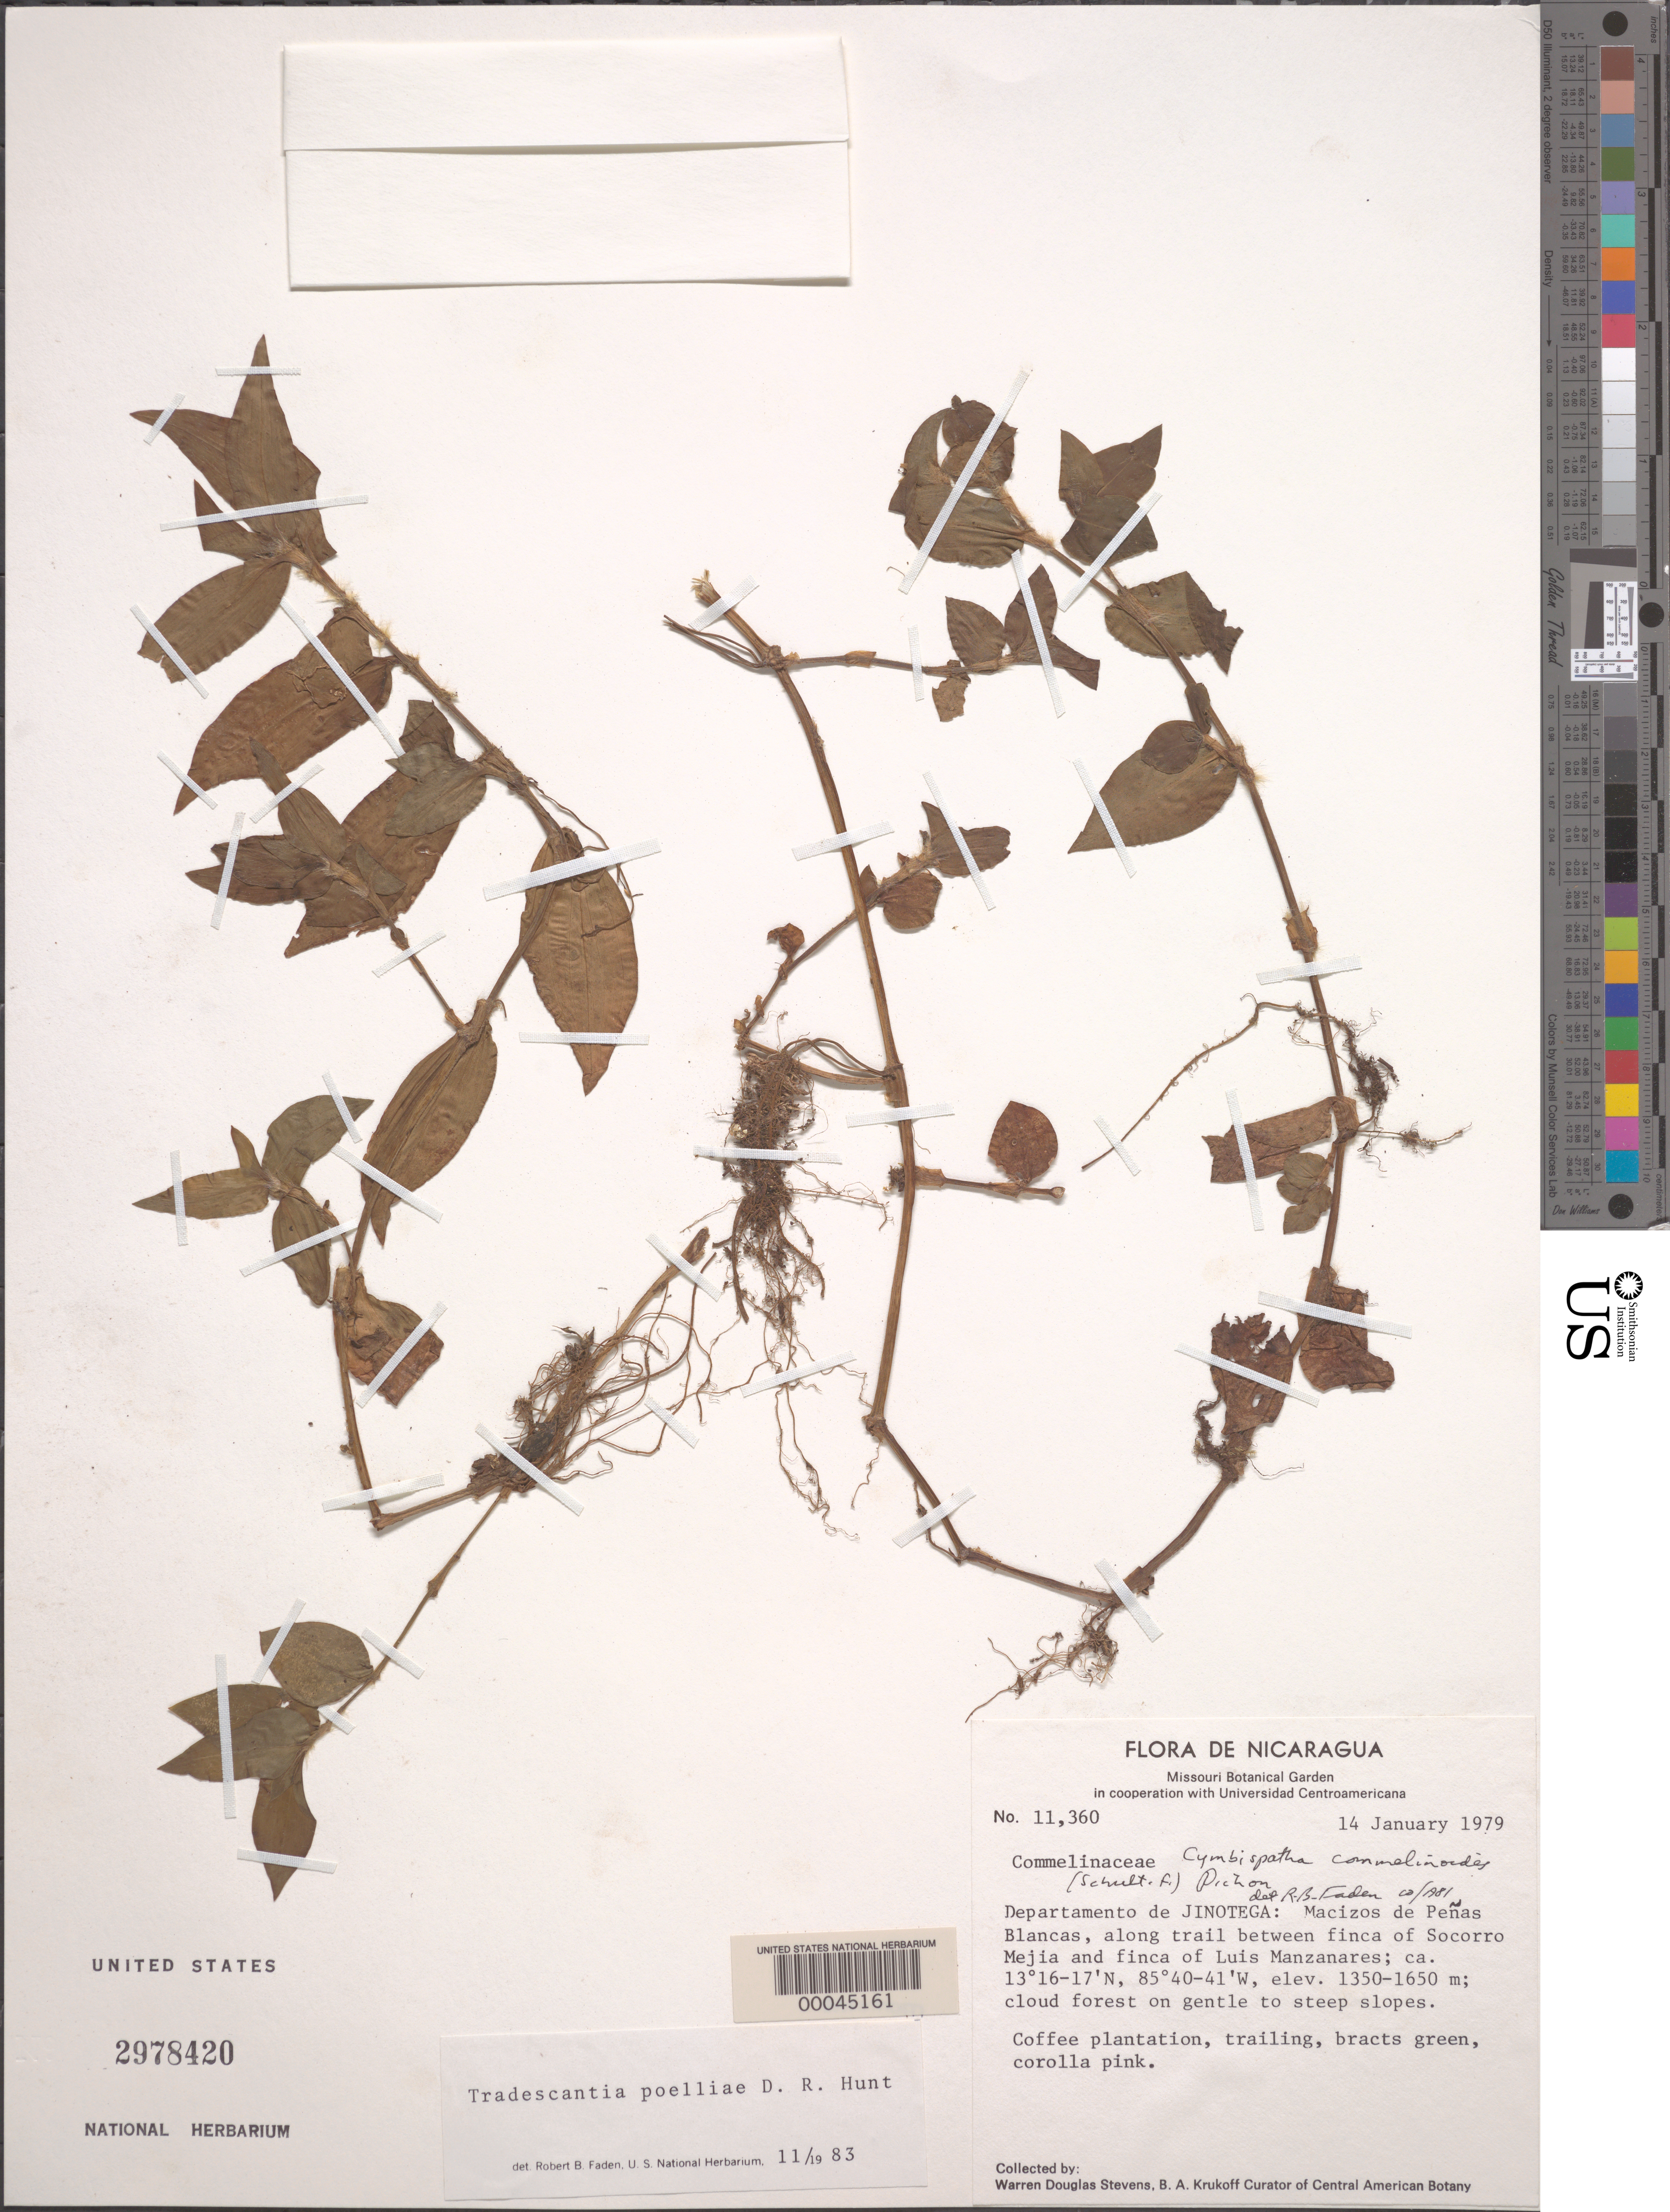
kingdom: Plantae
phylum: Tracheophyta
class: Liliopsida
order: Commelinales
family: Commelinaceae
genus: Tradescantia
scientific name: Tradescantia poelliae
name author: D.R. Hunt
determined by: Faden, Robert B., (US), Smithsonian Institution - National Museum of Natural History (UNITED STATES)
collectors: W. D. Stevens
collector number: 11360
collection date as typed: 14 Jan 1979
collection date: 1979-01-14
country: Nicaragua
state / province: Jinotega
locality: Macizos de penas blancas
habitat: Coffee plantation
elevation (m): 1350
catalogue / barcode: US 2978420